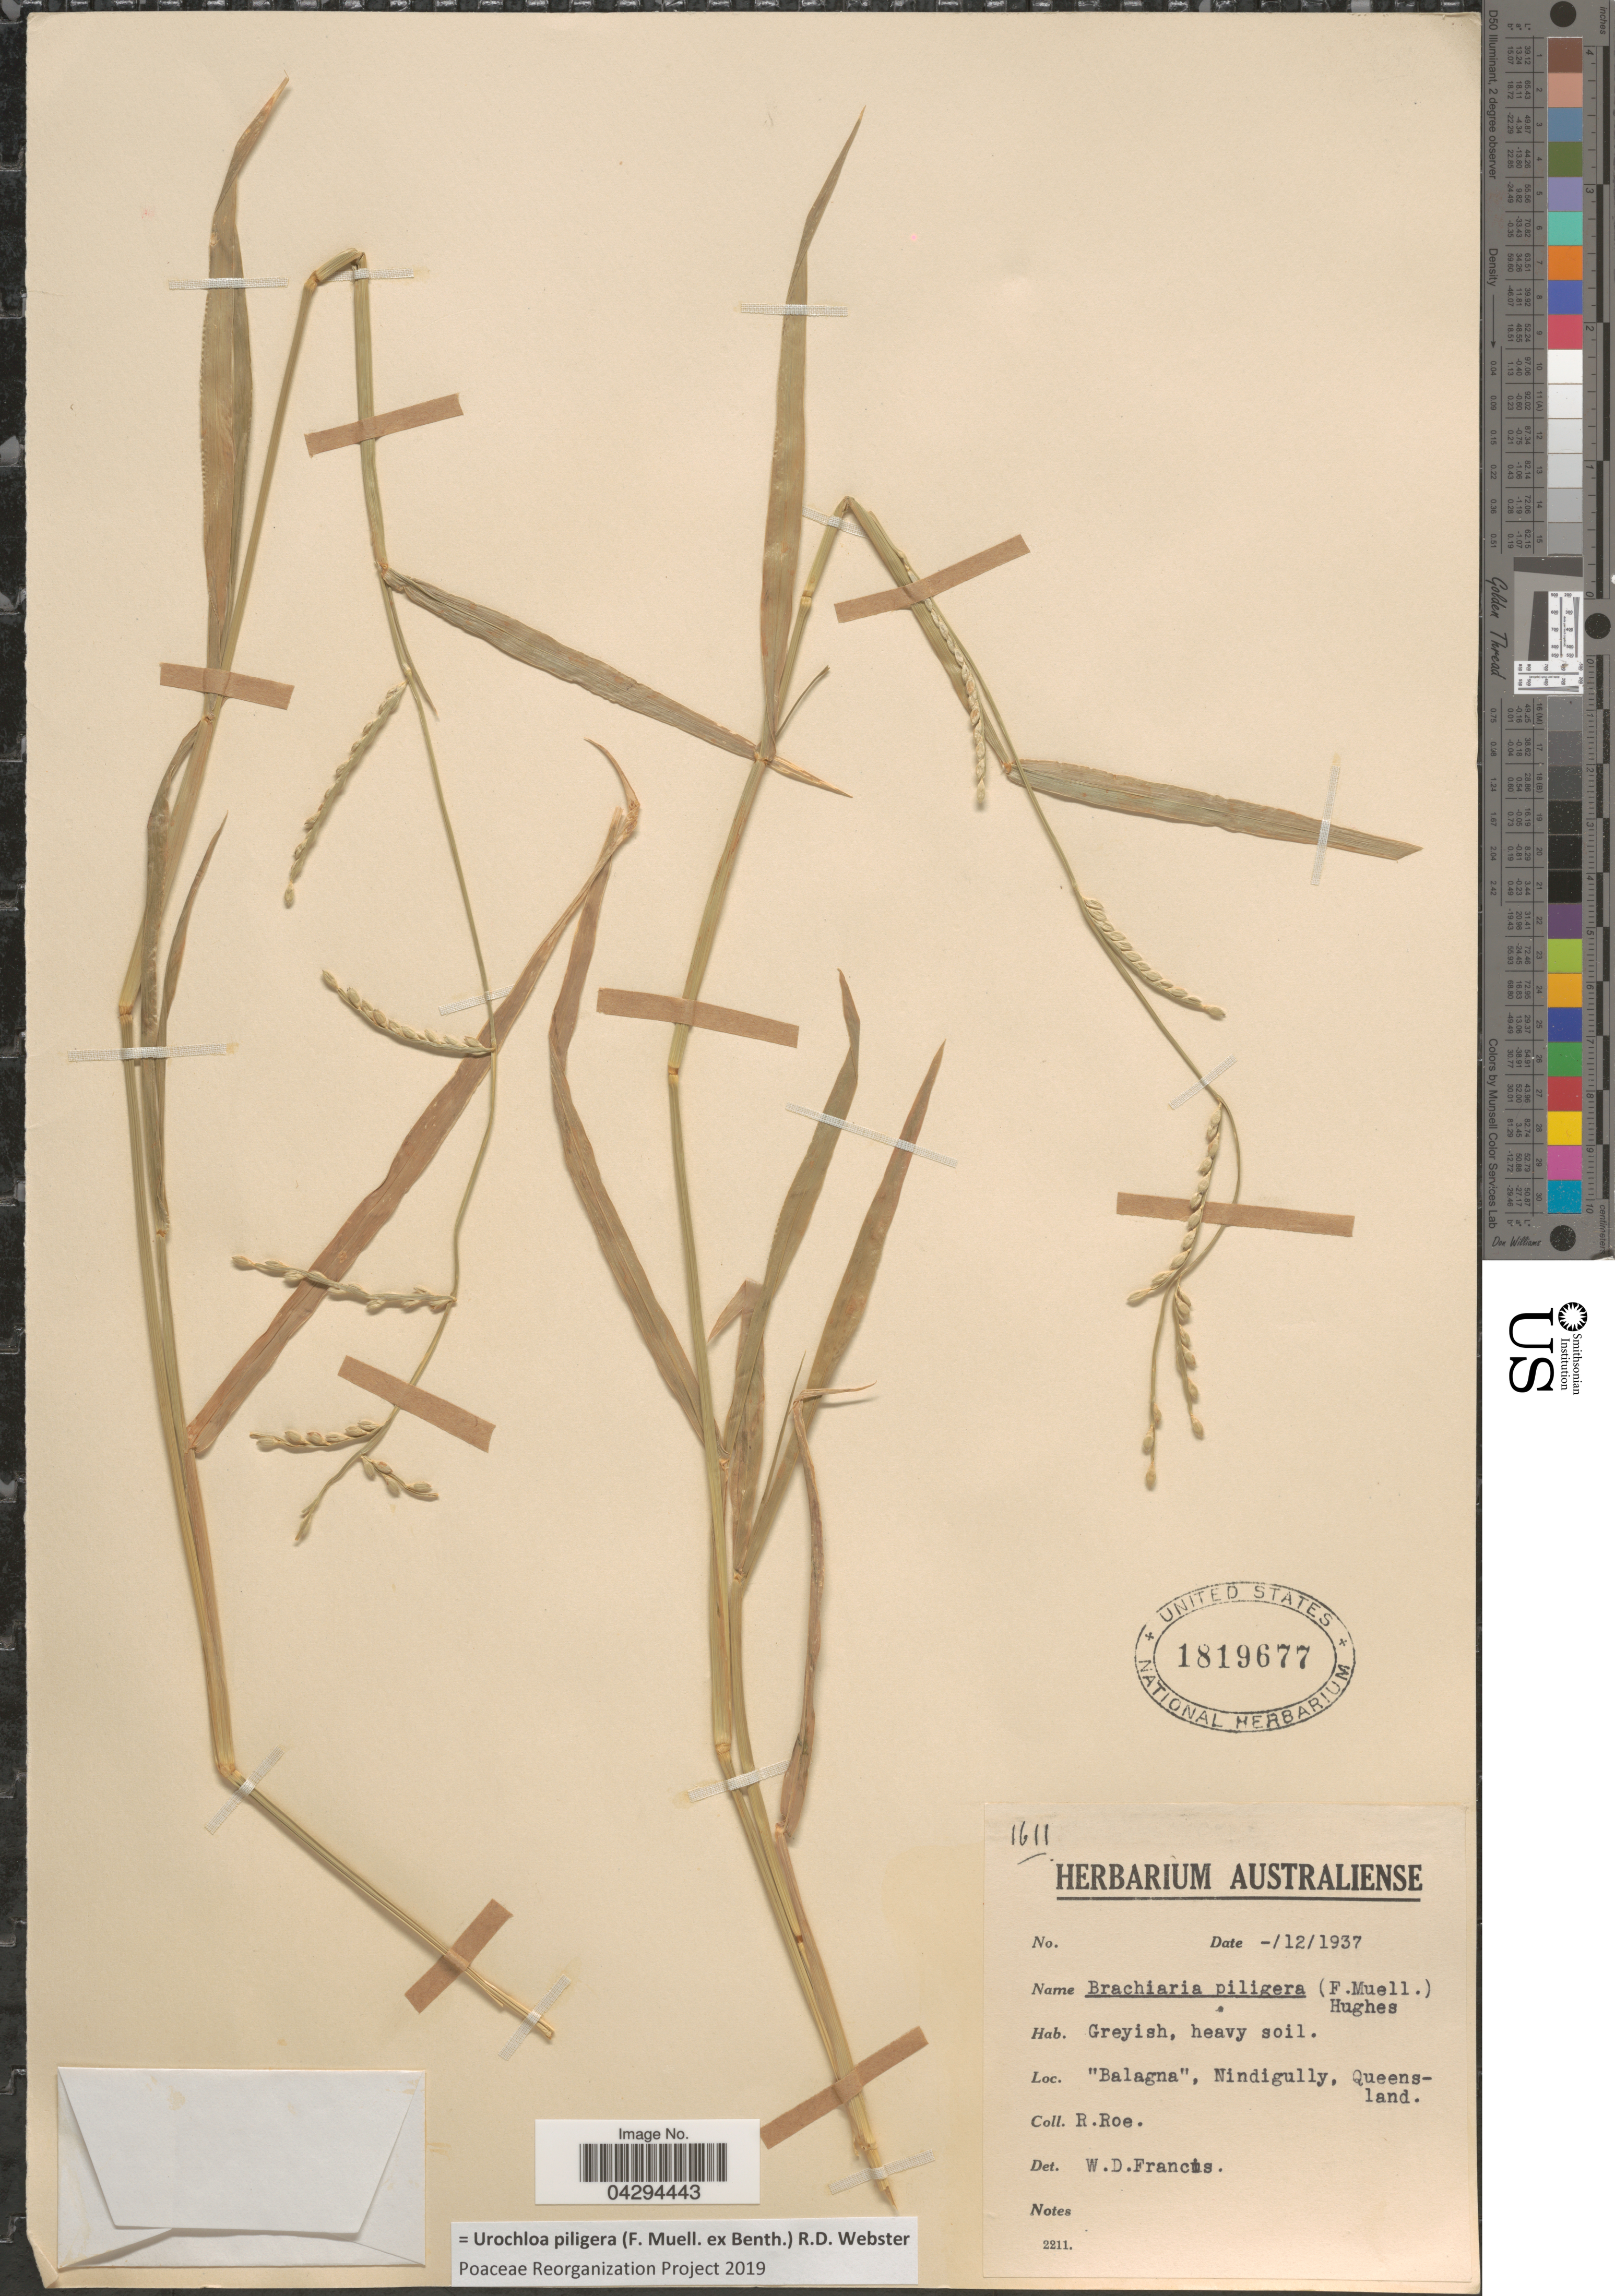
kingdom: Plantae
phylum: Tracheophyta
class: Liliopsida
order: Poales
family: Poaceae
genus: Urochloa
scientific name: Urochloa piligera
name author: (F. Muell. ex Benth.) R.D. Webster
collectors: R. Roe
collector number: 1611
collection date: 1937-12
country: Australia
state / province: Queensland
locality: Greyish, heavy soil. "Balagna", Nindigully.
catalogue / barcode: US 1819677